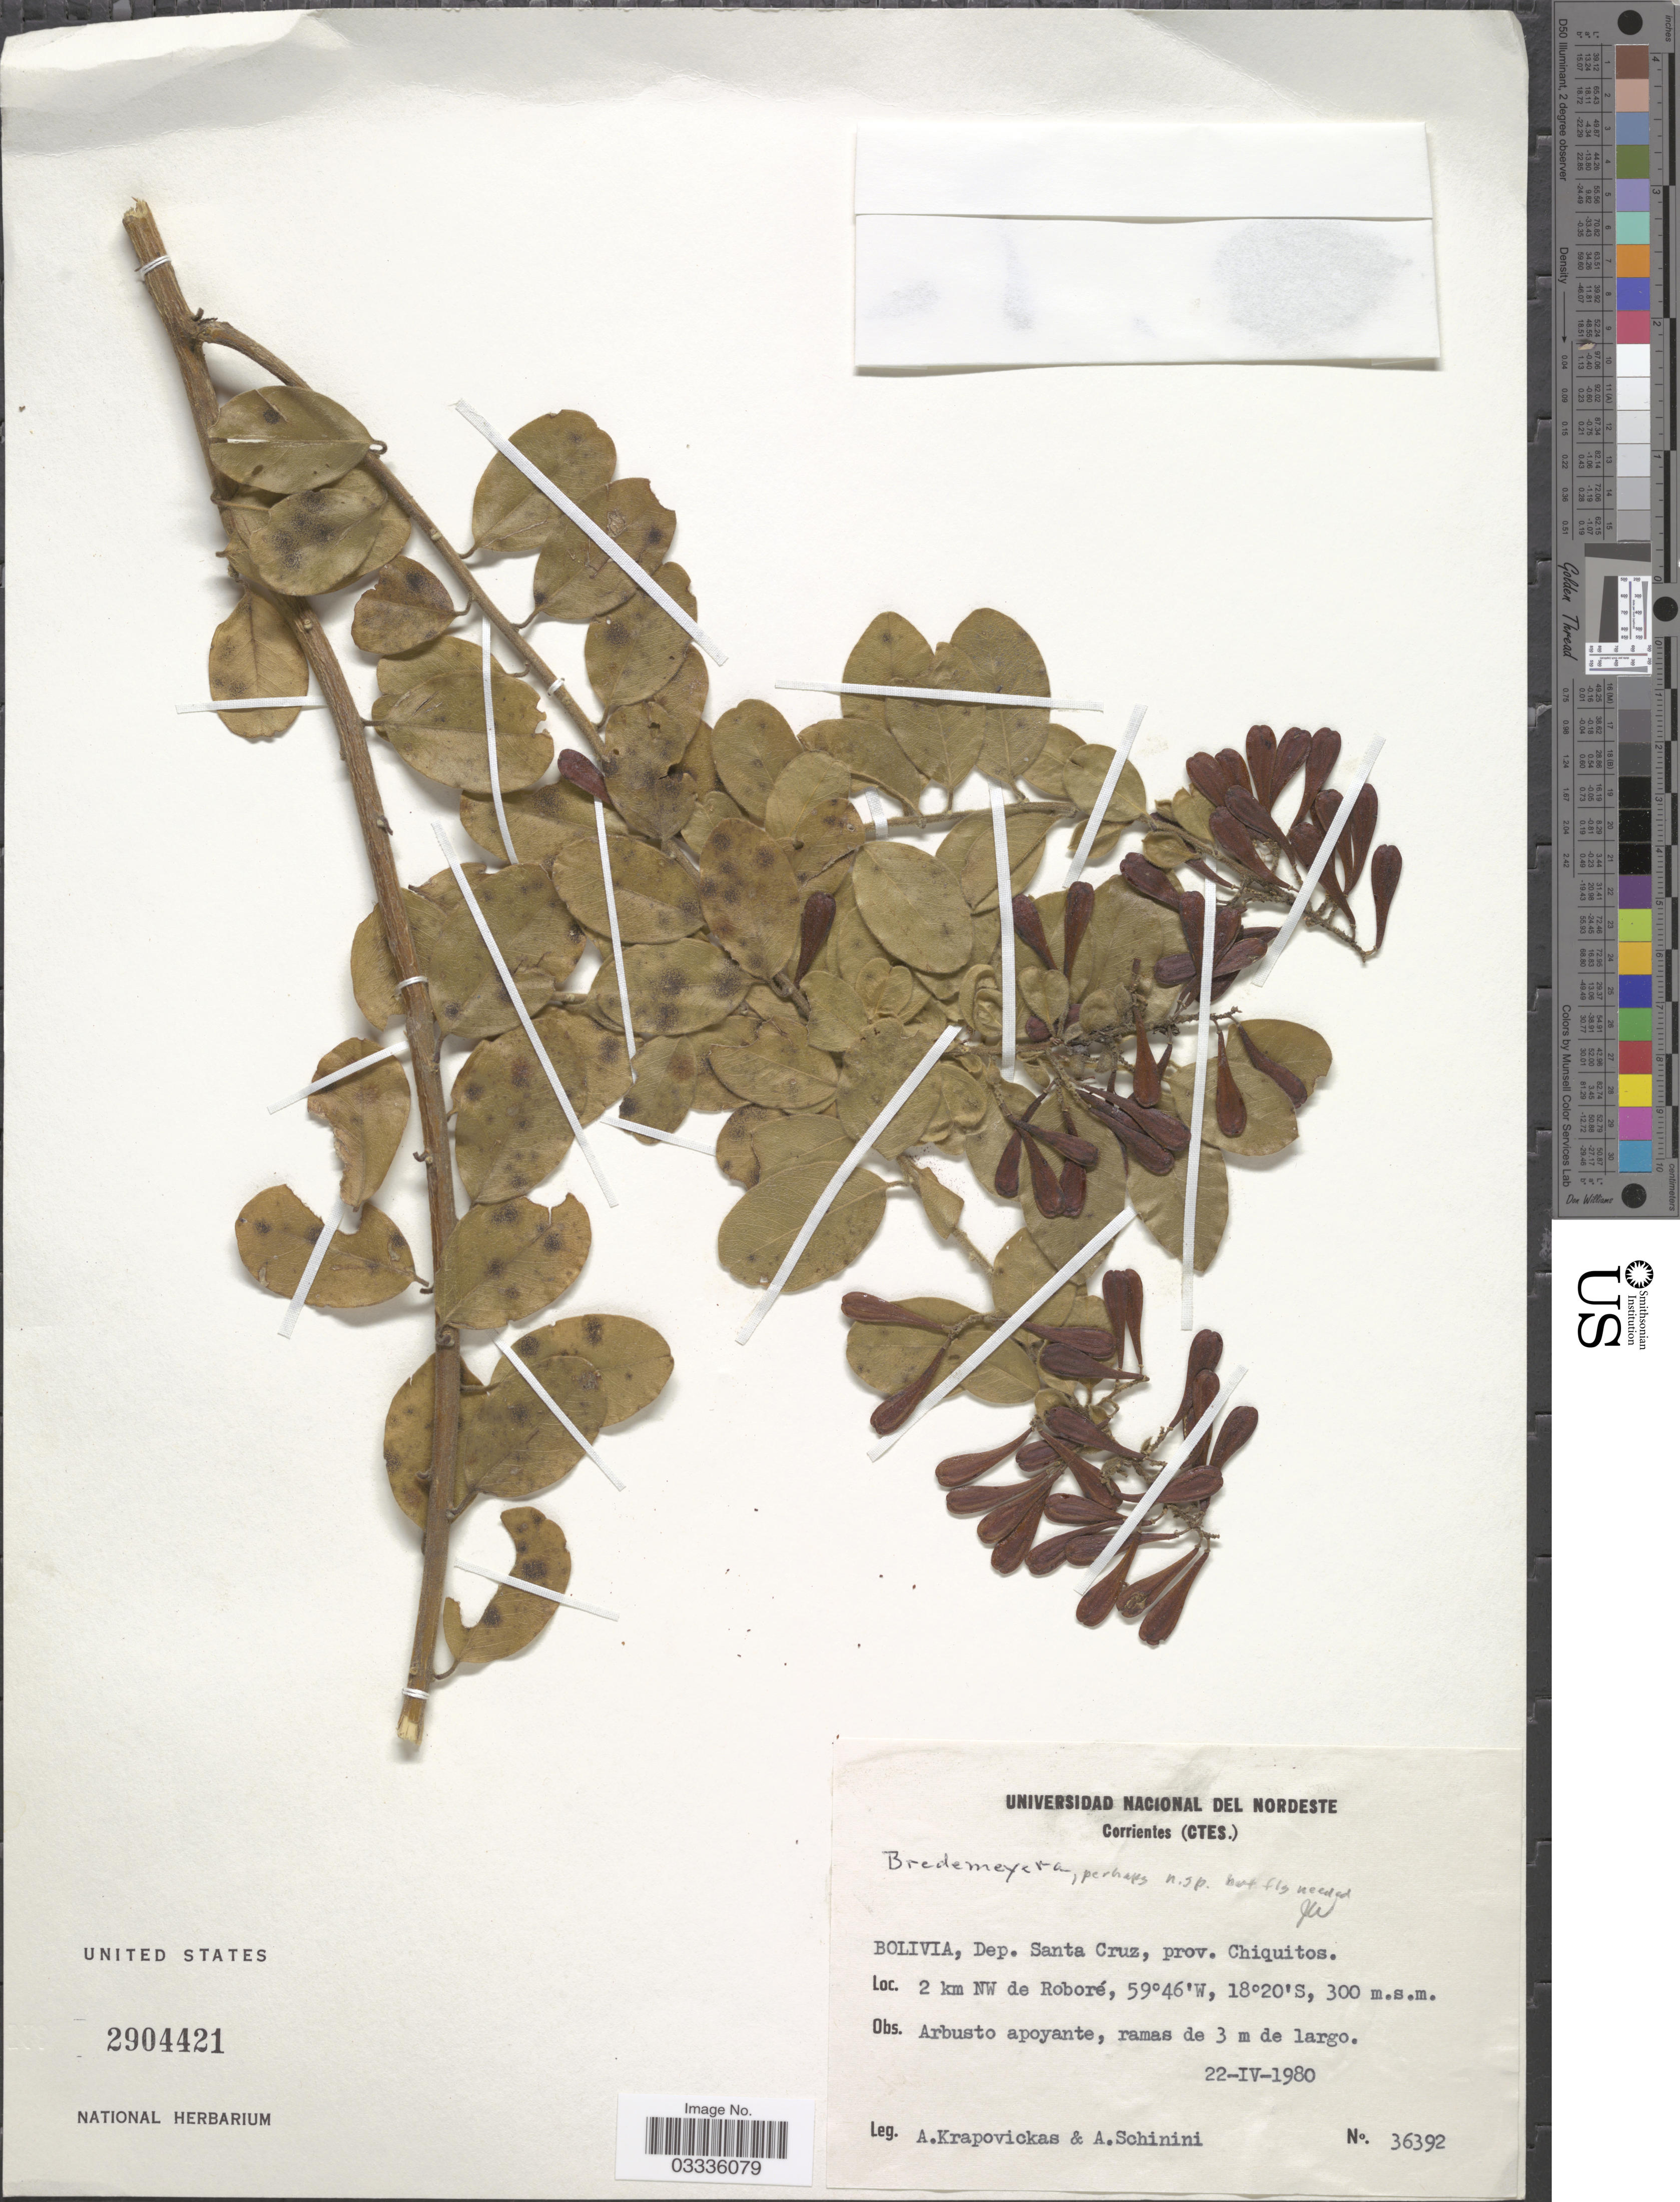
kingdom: Plantae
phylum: Tracheophyta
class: Magnoliopsida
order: Fabales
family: Polygalaceae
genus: Bredemeyera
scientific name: Bredemeyera sp.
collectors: A. Krapovickas & A. Schinini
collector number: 36392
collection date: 1980-04-22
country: Bolivia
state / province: Santa Cruz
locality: Dep. Santa Cruz, prov. Chiquitos. 2 km NW de Roboré.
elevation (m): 300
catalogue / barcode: US 2904421